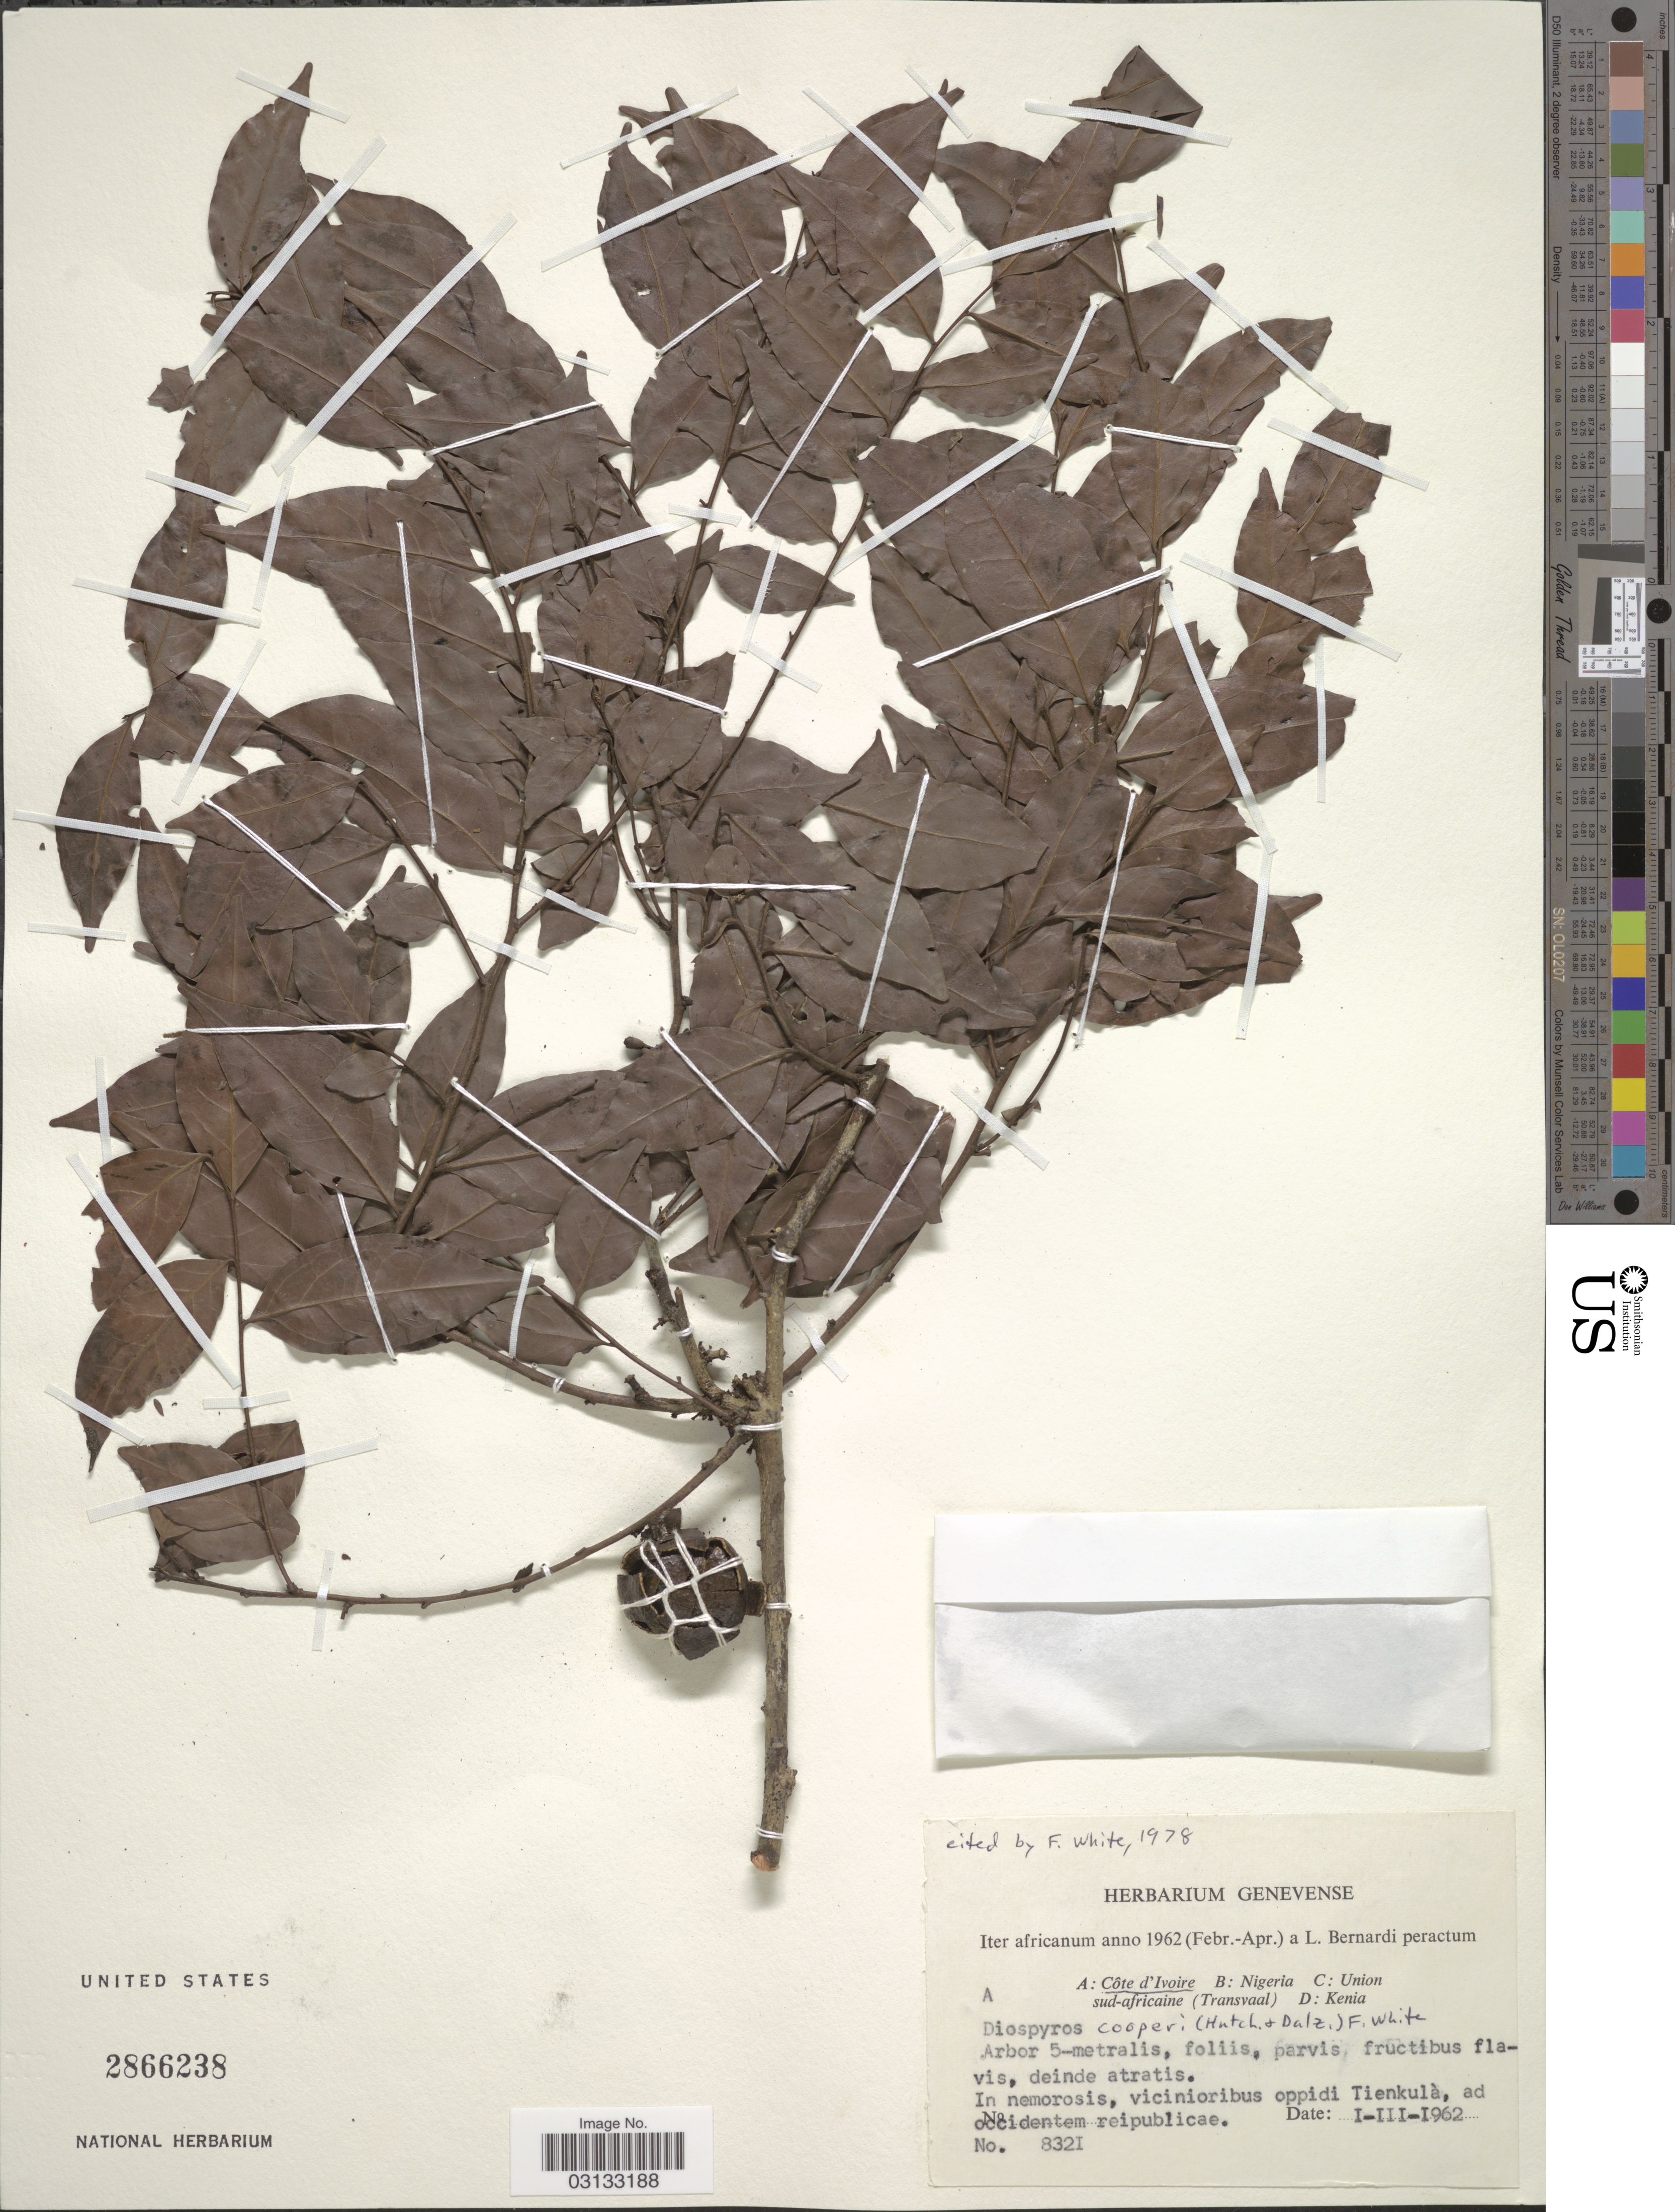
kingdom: Plantae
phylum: Tracheophyta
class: Magnoliopsida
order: Ericales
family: Ebenaceae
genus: Diospyros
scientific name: Diospyros cooperi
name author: (Hutch. & Dalziel) F. White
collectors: L. Bernardi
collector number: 8321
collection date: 1962-03-01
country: Ivory Coast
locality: A: Côte d'Ivoire, In nemorosis, vicinioribus oppidi Tienkulà, ad occidentem reipublicae.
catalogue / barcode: US 2866238